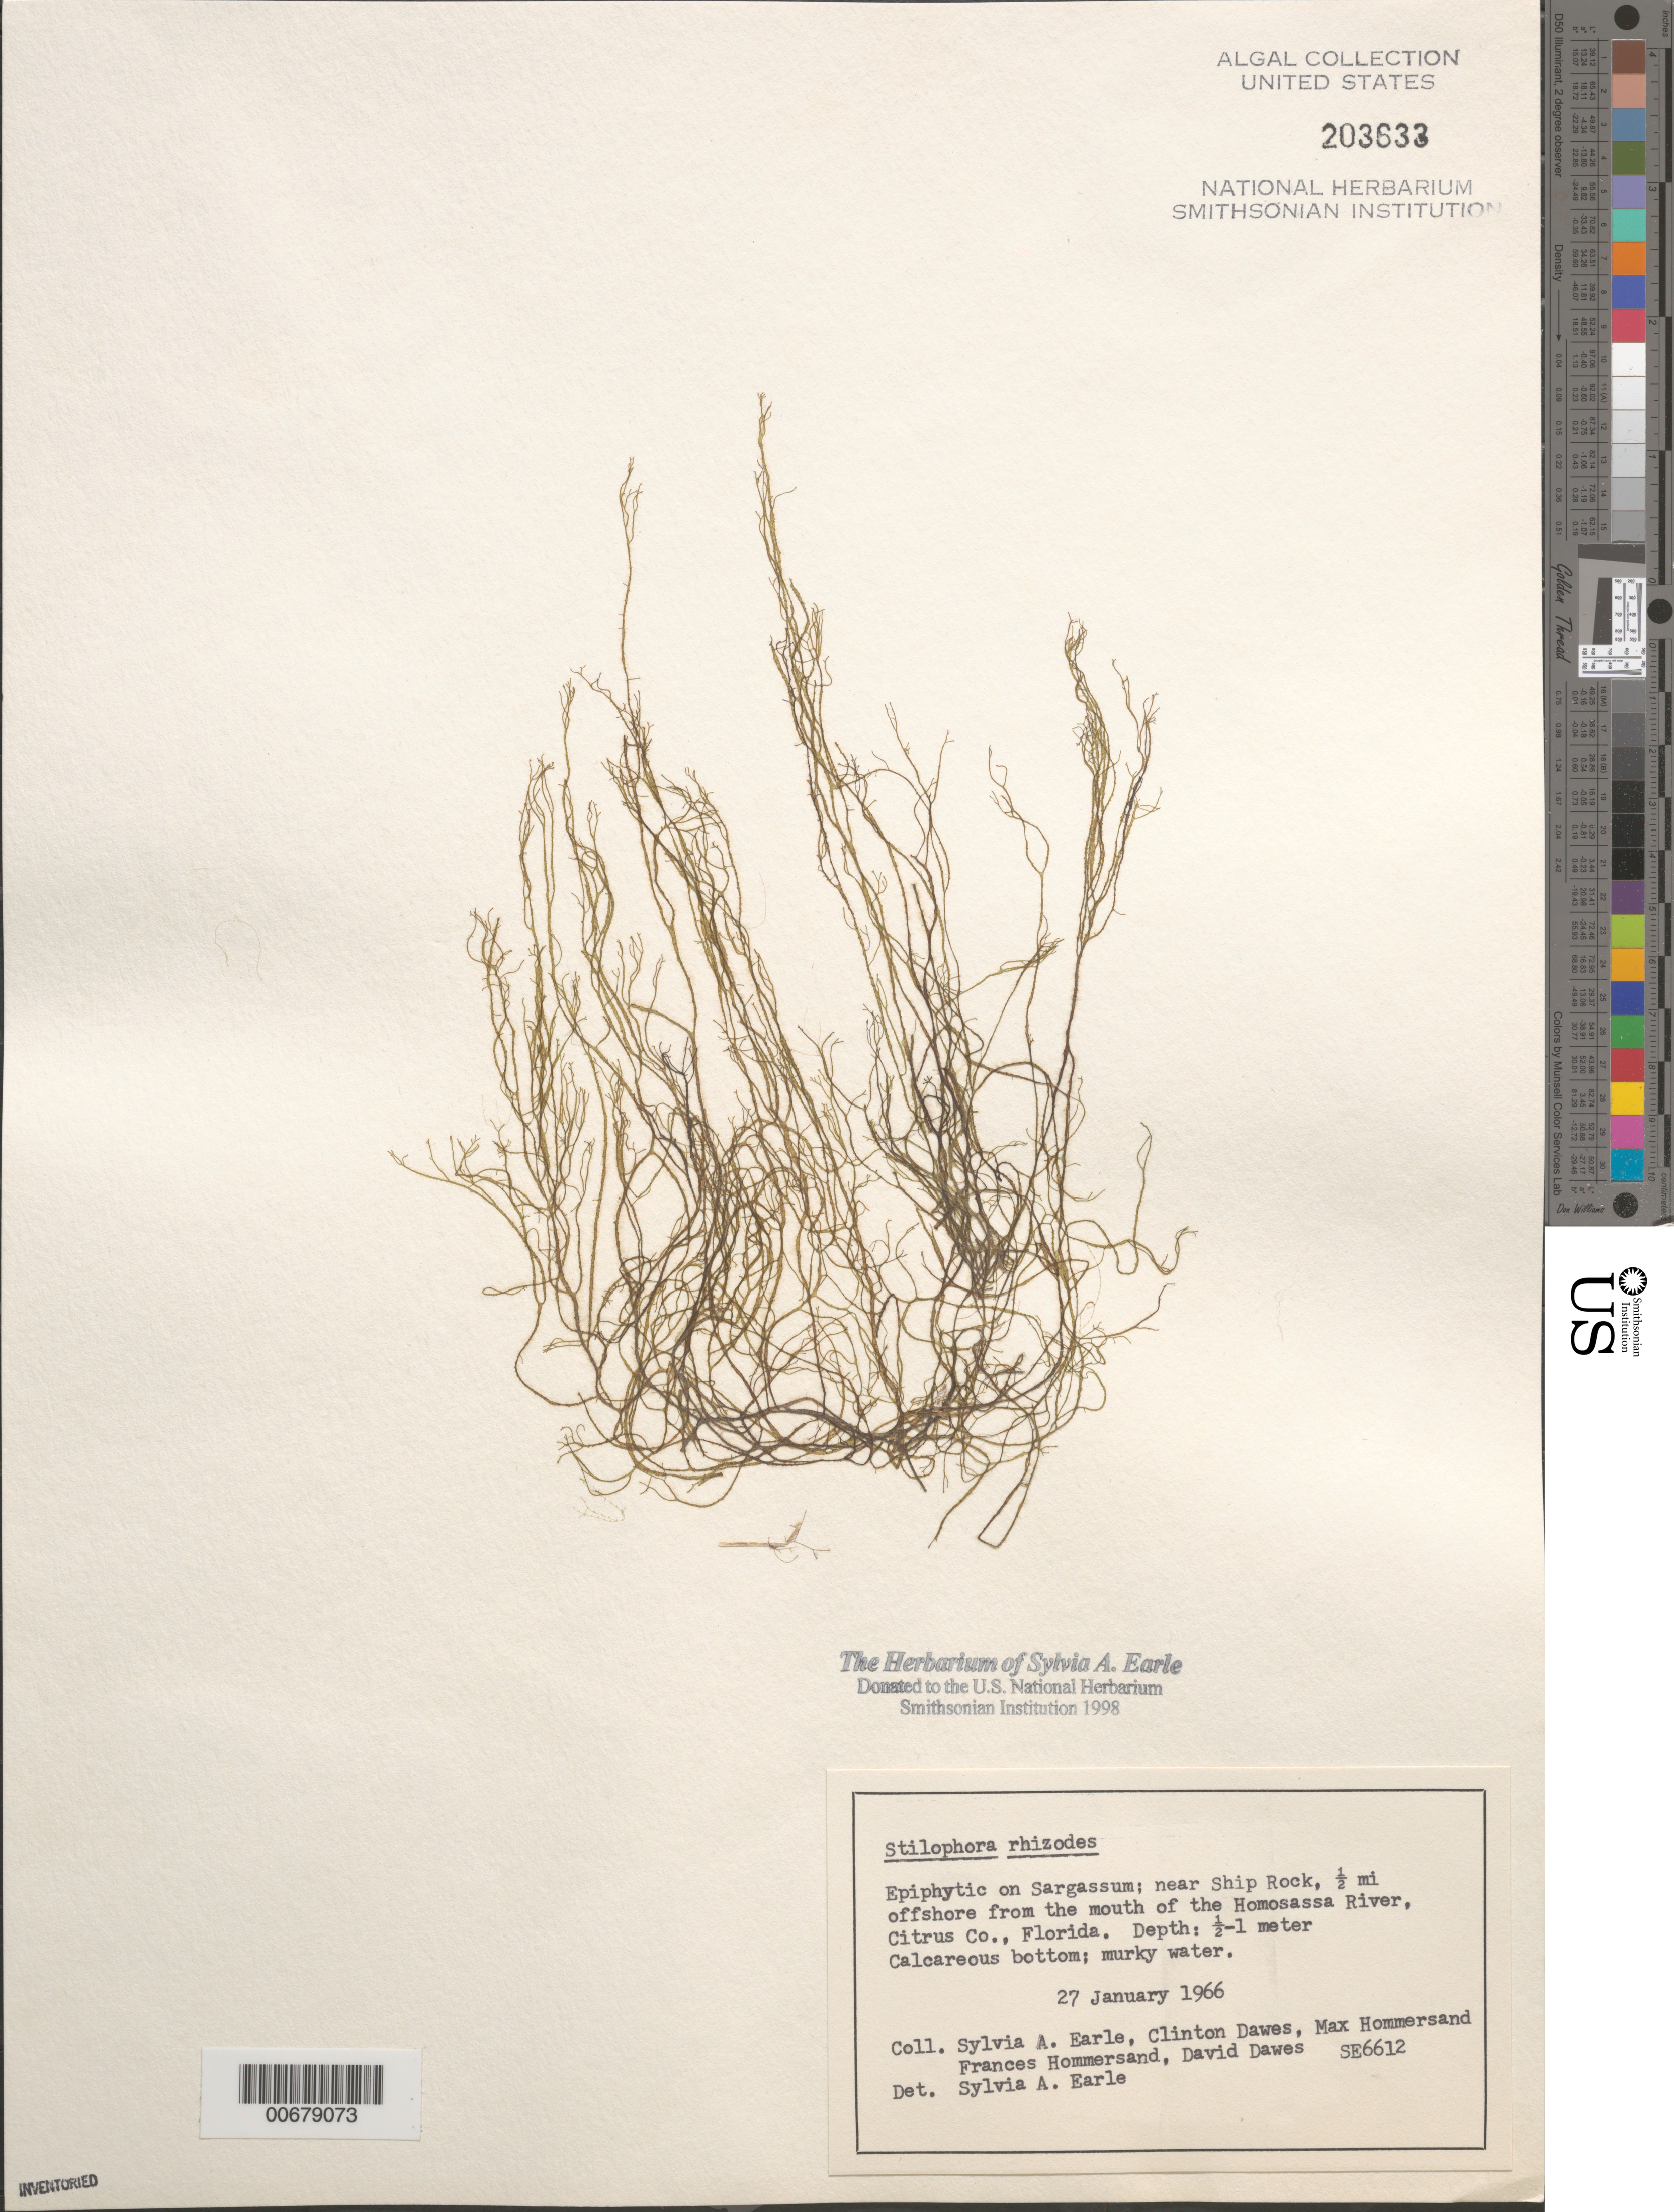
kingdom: Chromista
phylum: Ochrophyta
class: Phaeophyceae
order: Ectocarpales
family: Chordariaceae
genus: Stilophora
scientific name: Stilophora tenella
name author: (Esper) P.C. Silva in P.C. Silva et al.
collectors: S. A. Earle, C. Dawes, M. H. Hommersand, F. Hommersand & D. Dawes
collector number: SE 6612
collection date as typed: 27 Jan 1966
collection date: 1966-01-27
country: United States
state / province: Florida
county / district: Citrus County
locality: Near Ship Rock, 1/2 mile off Homosassa River mouth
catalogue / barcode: US 203633